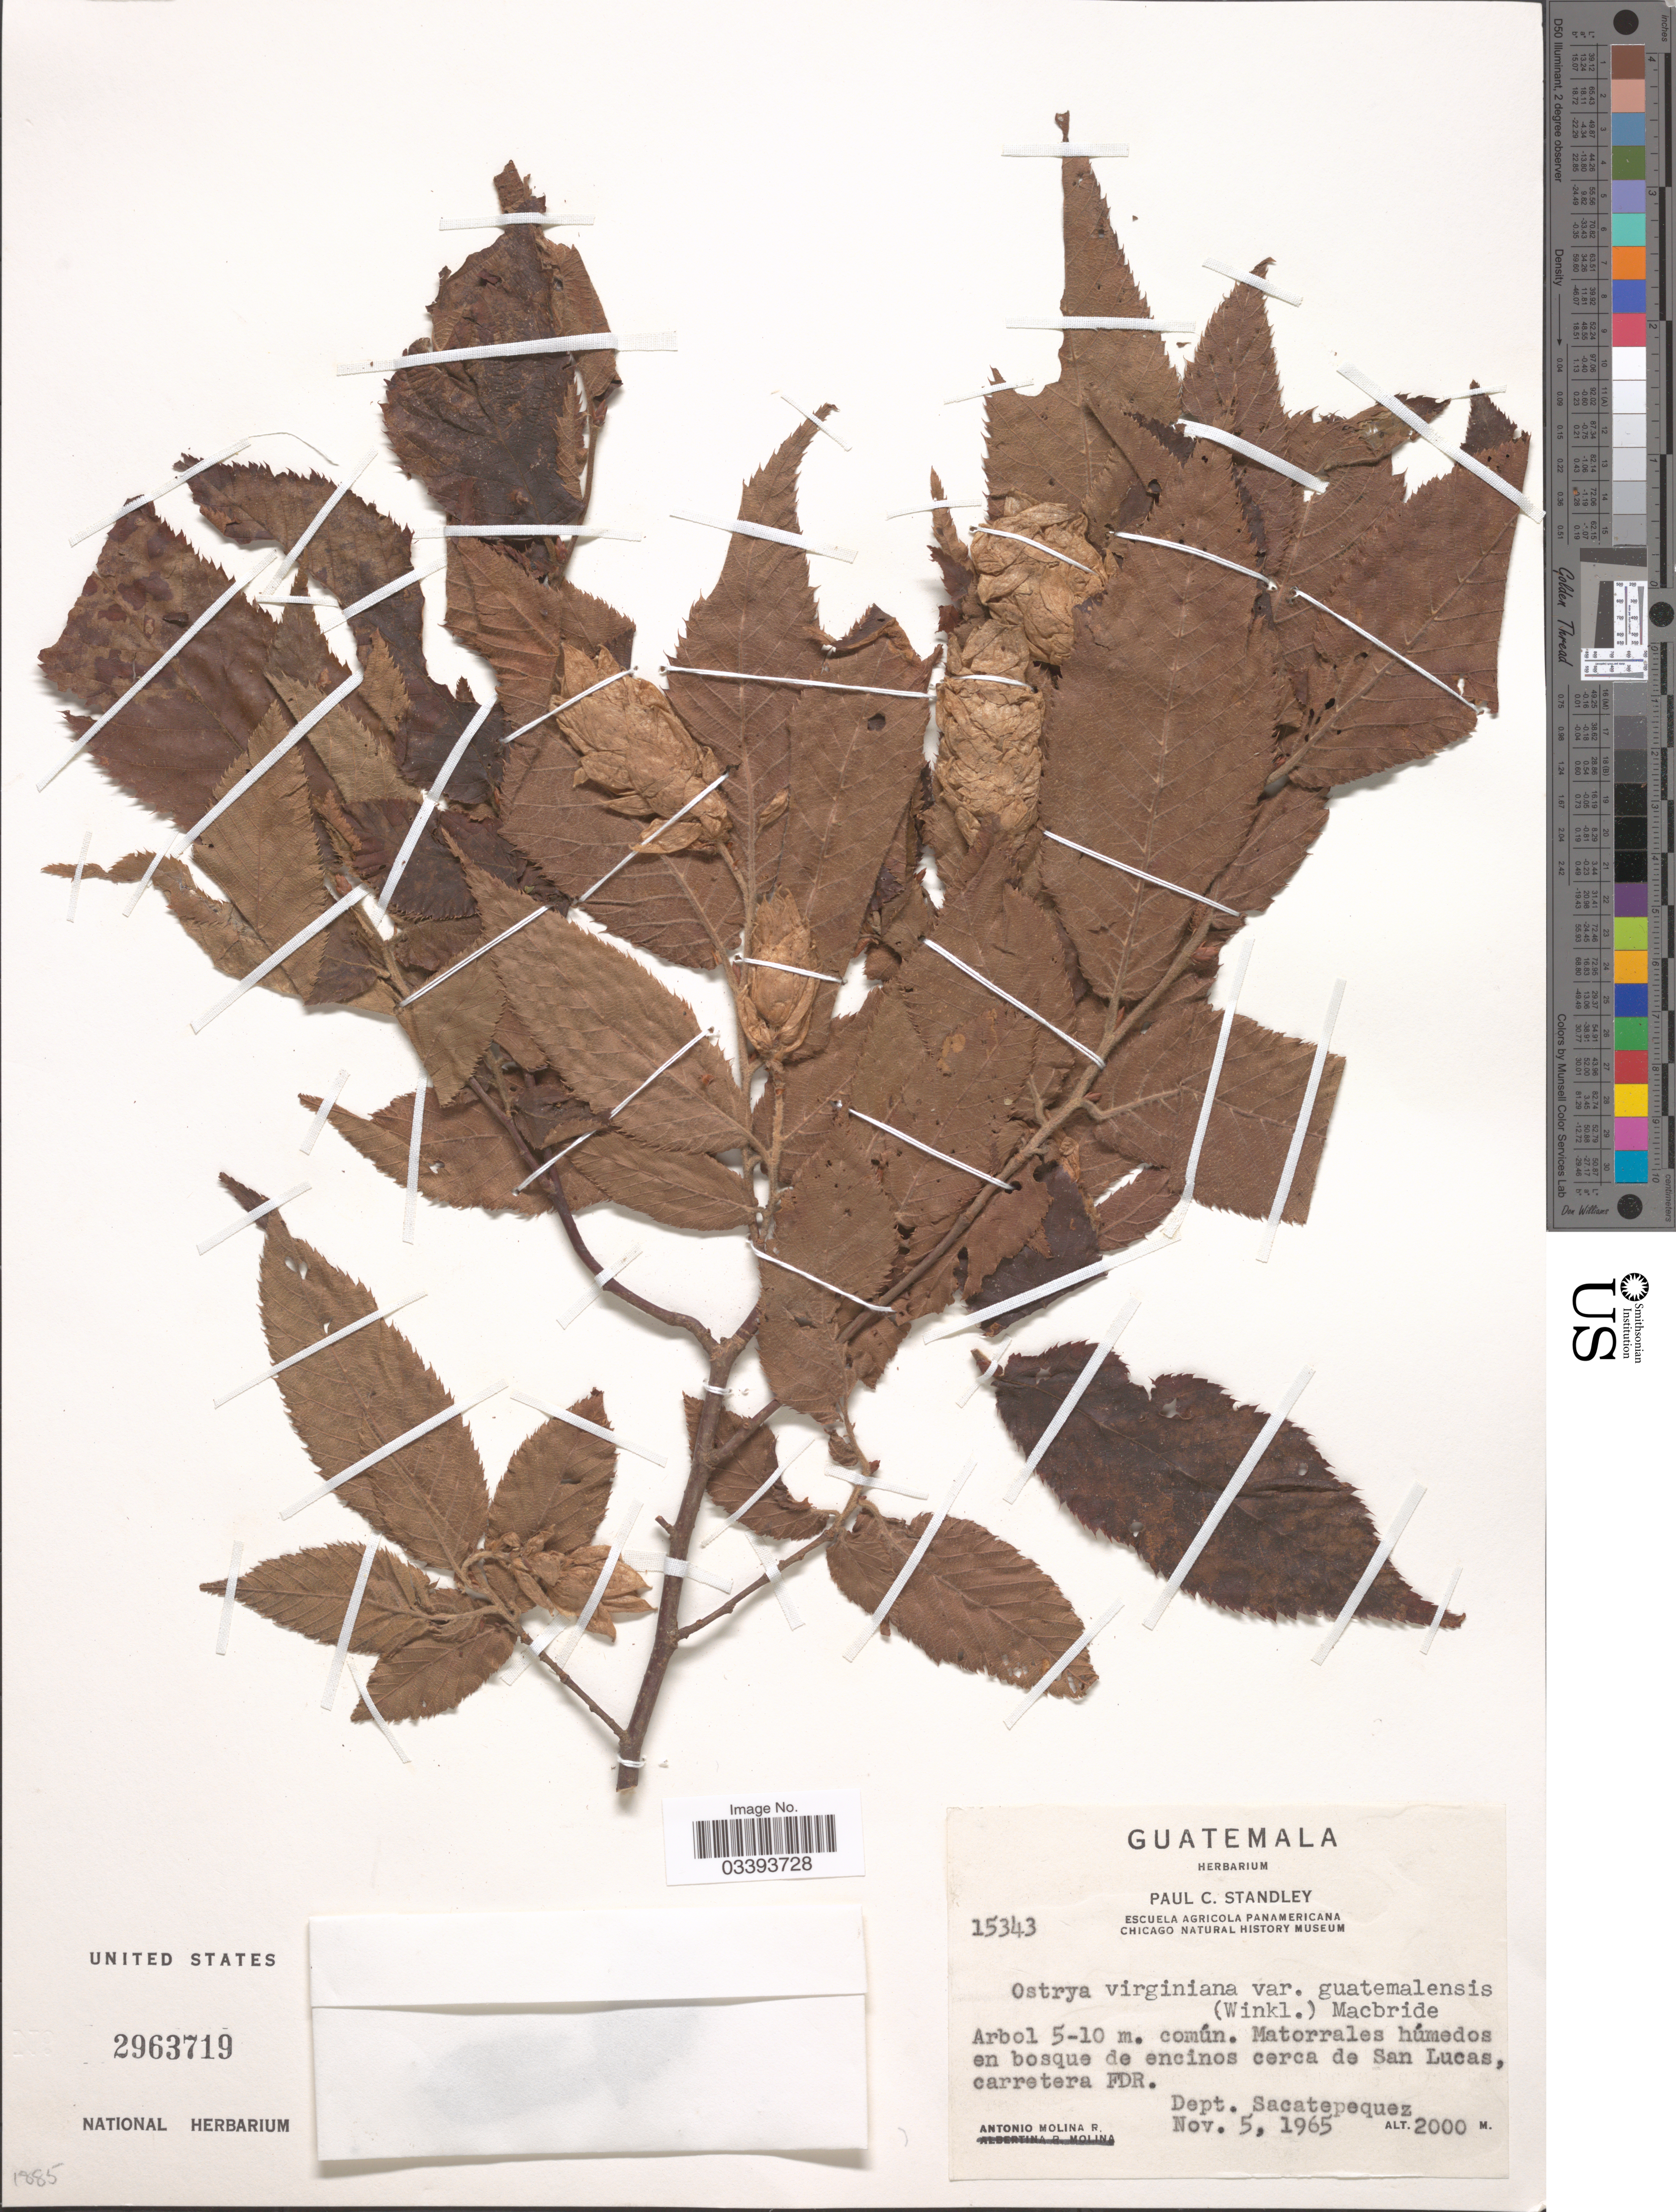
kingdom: Plantae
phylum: Tracheophyta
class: Magnoliopsida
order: Fagales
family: Betulaceae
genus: Ostrya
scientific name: Ostrya virginiana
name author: (Mill.) K. Koch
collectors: A. Molina R.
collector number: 15343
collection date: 1965-11-05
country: Guatemala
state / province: Sacatepéquez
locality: De encinos cerca de San Lucas, carretera FDR. Dept. Sacatepequez.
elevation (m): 2000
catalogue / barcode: US 2963719